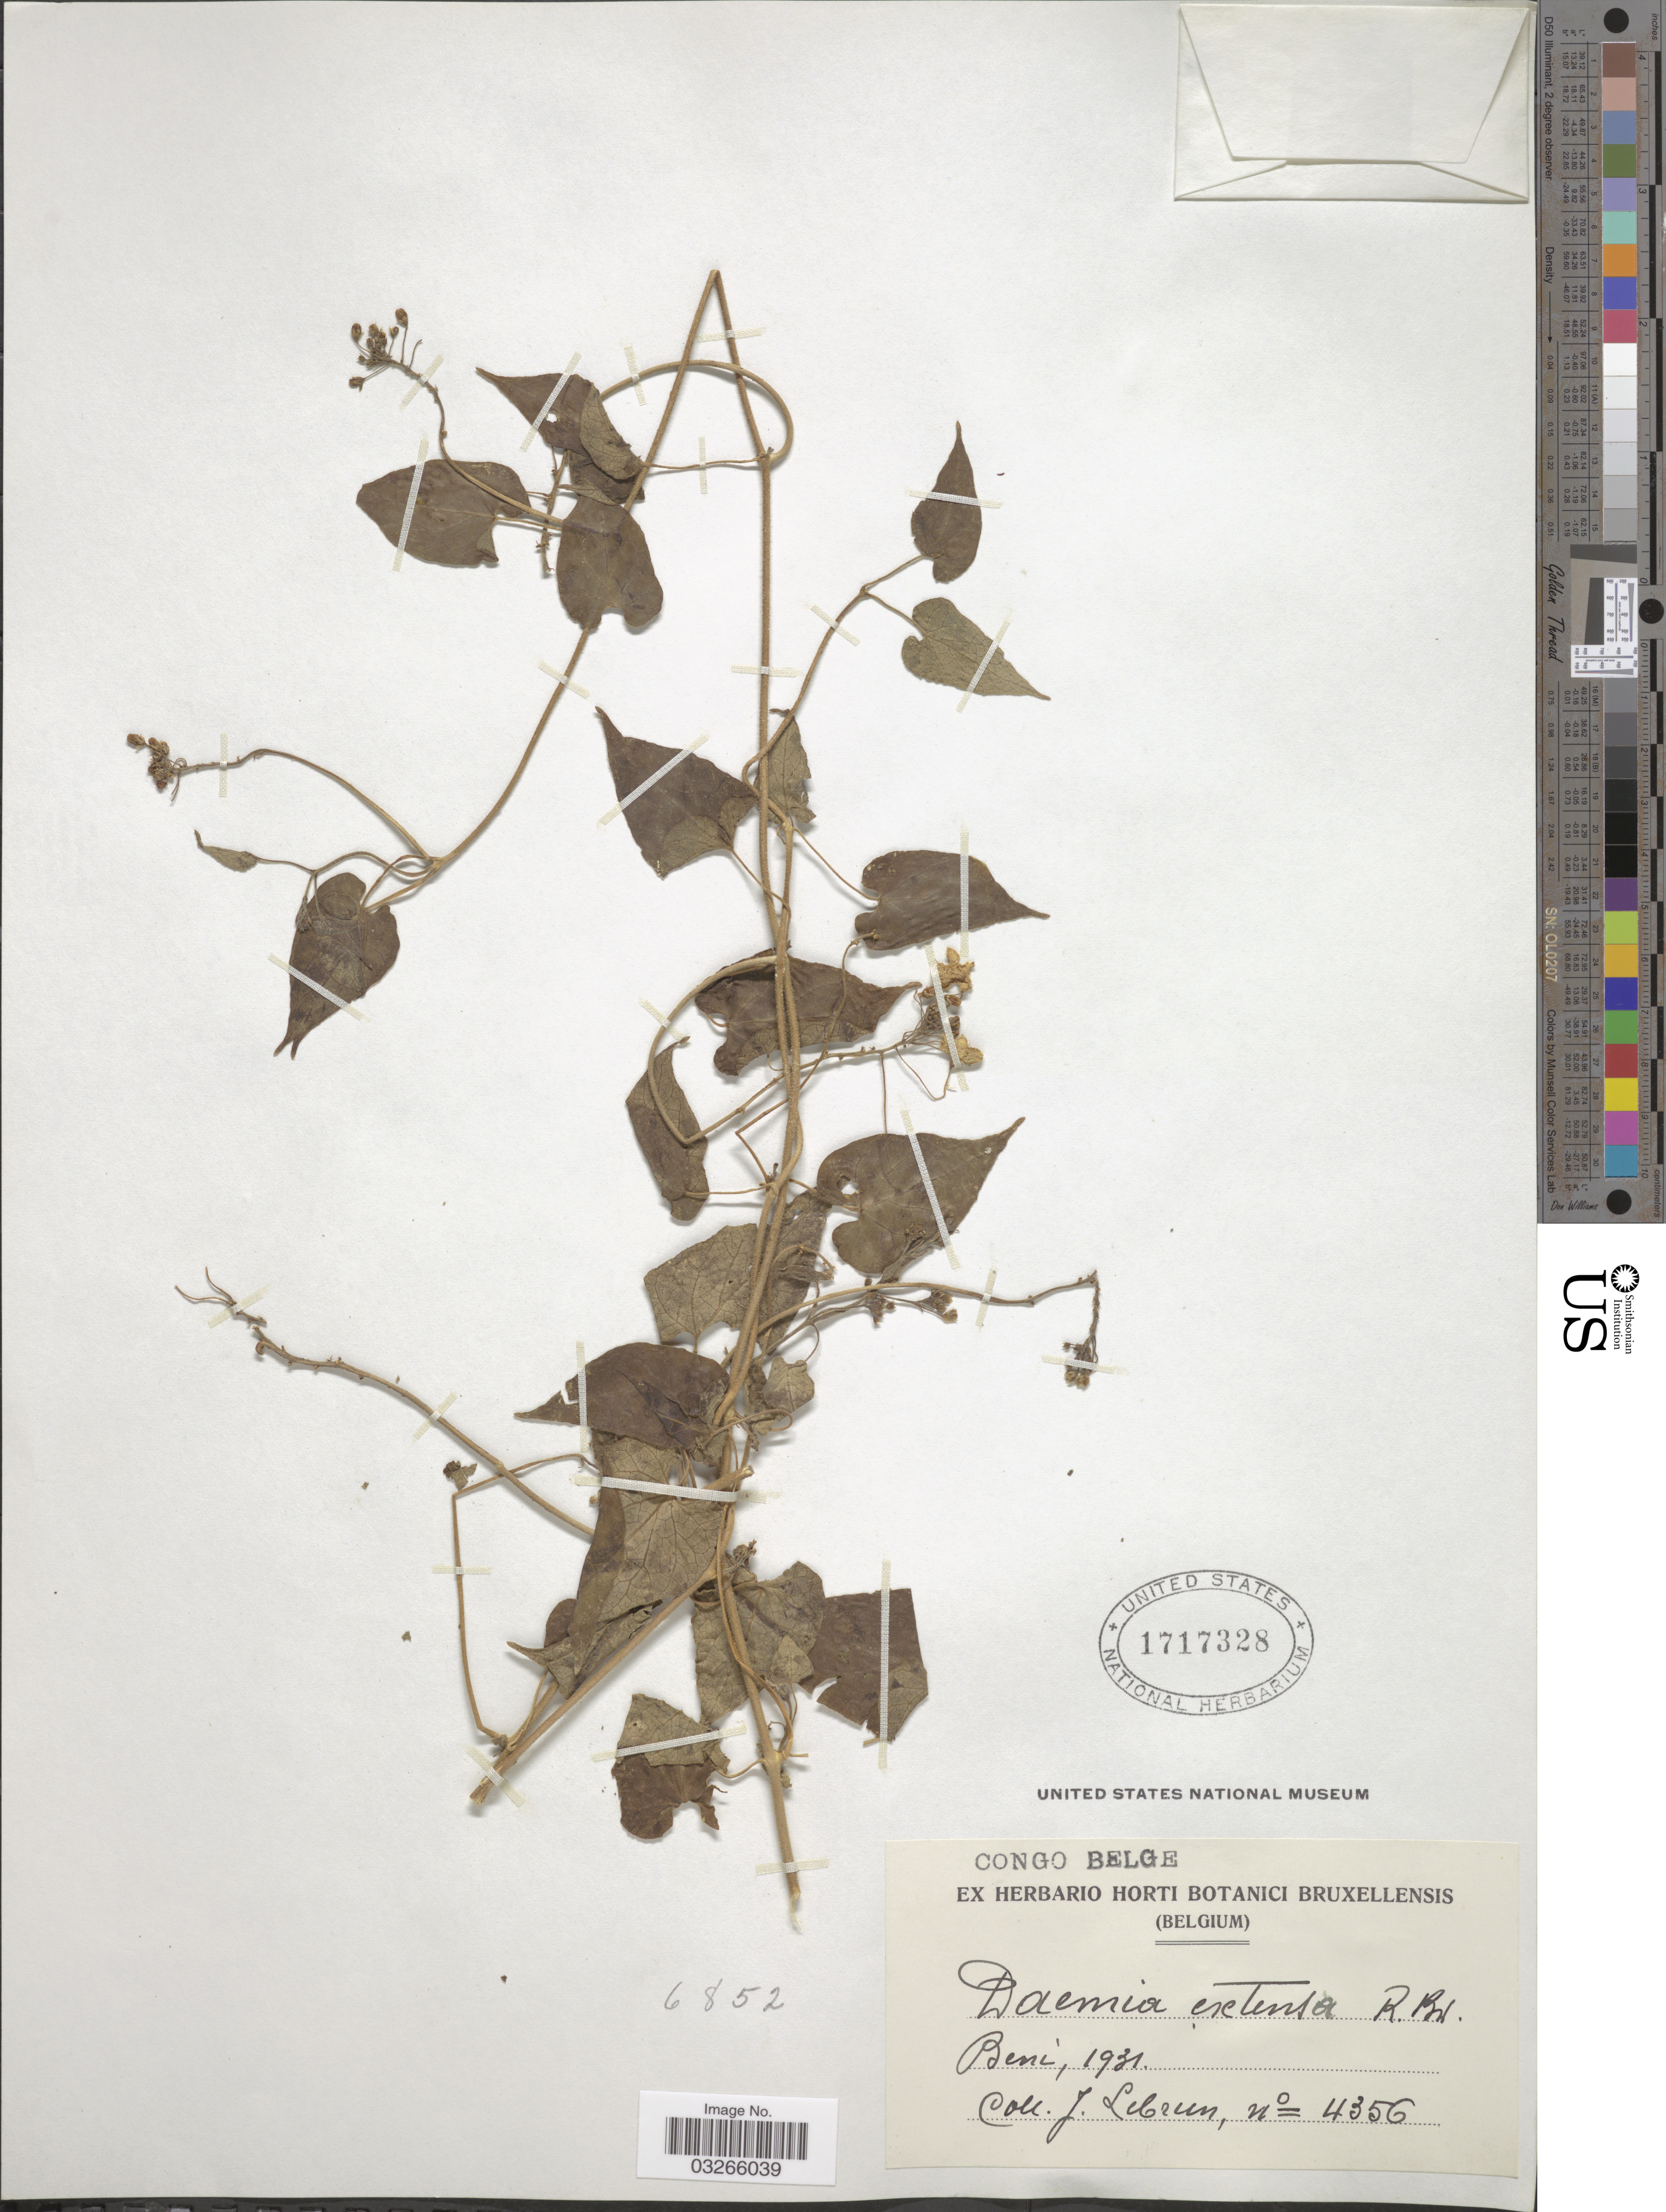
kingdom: Plantae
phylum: Tracheophyta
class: Magnoliopsida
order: Gentianales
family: Apocynaceae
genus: Doemia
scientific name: Doemia extensa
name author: (Jacq.) W.T. Aiton ex Schult.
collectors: J. A. Lebrun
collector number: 4356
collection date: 1931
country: Congo, Democratic Republic of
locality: Beni.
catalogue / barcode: US 1717328